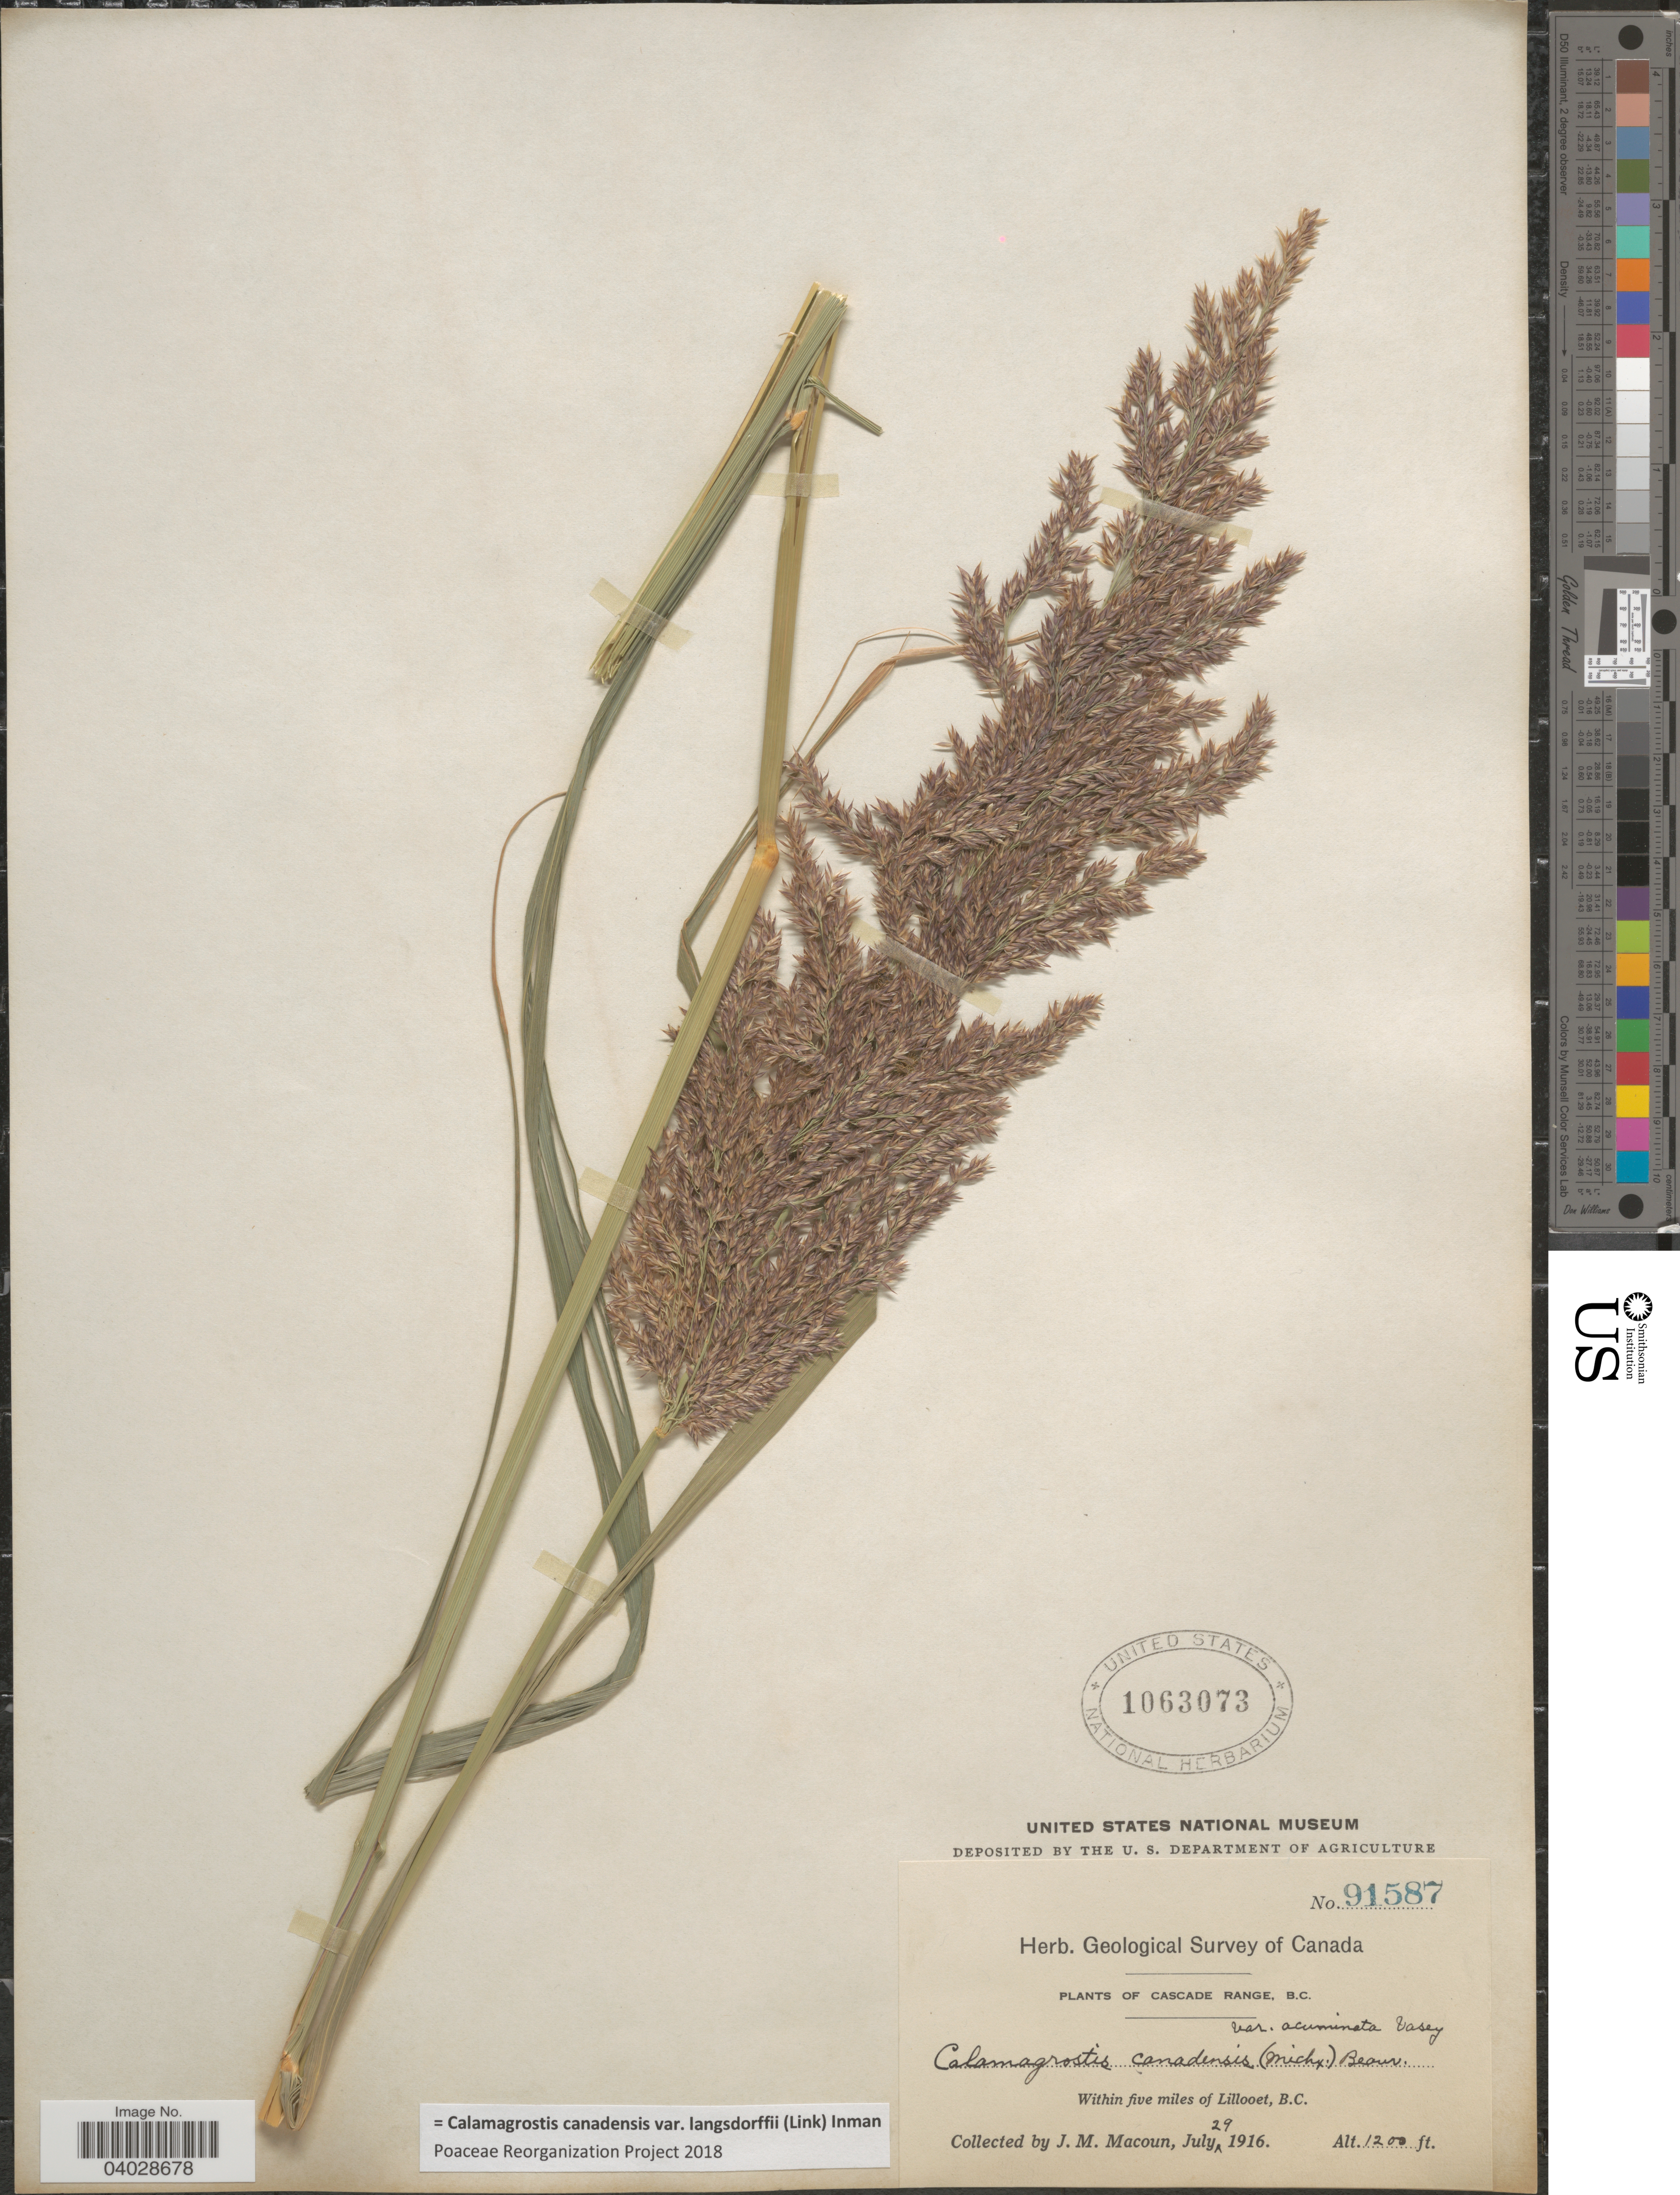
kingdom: Plantae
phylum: Tracheophyta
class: Liliopsida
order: Poales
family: Poaceae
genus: Calamagrostis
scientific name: Calamagrostis canadensis var. langsdorffii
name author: (Link) Inman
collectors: J. M. Macoun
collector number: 91587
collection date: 1916-07-29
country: Canada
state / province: British Columbia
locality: Cascade Range. Within five miles of Lillooet.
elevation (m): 366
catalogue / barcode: US 1063073